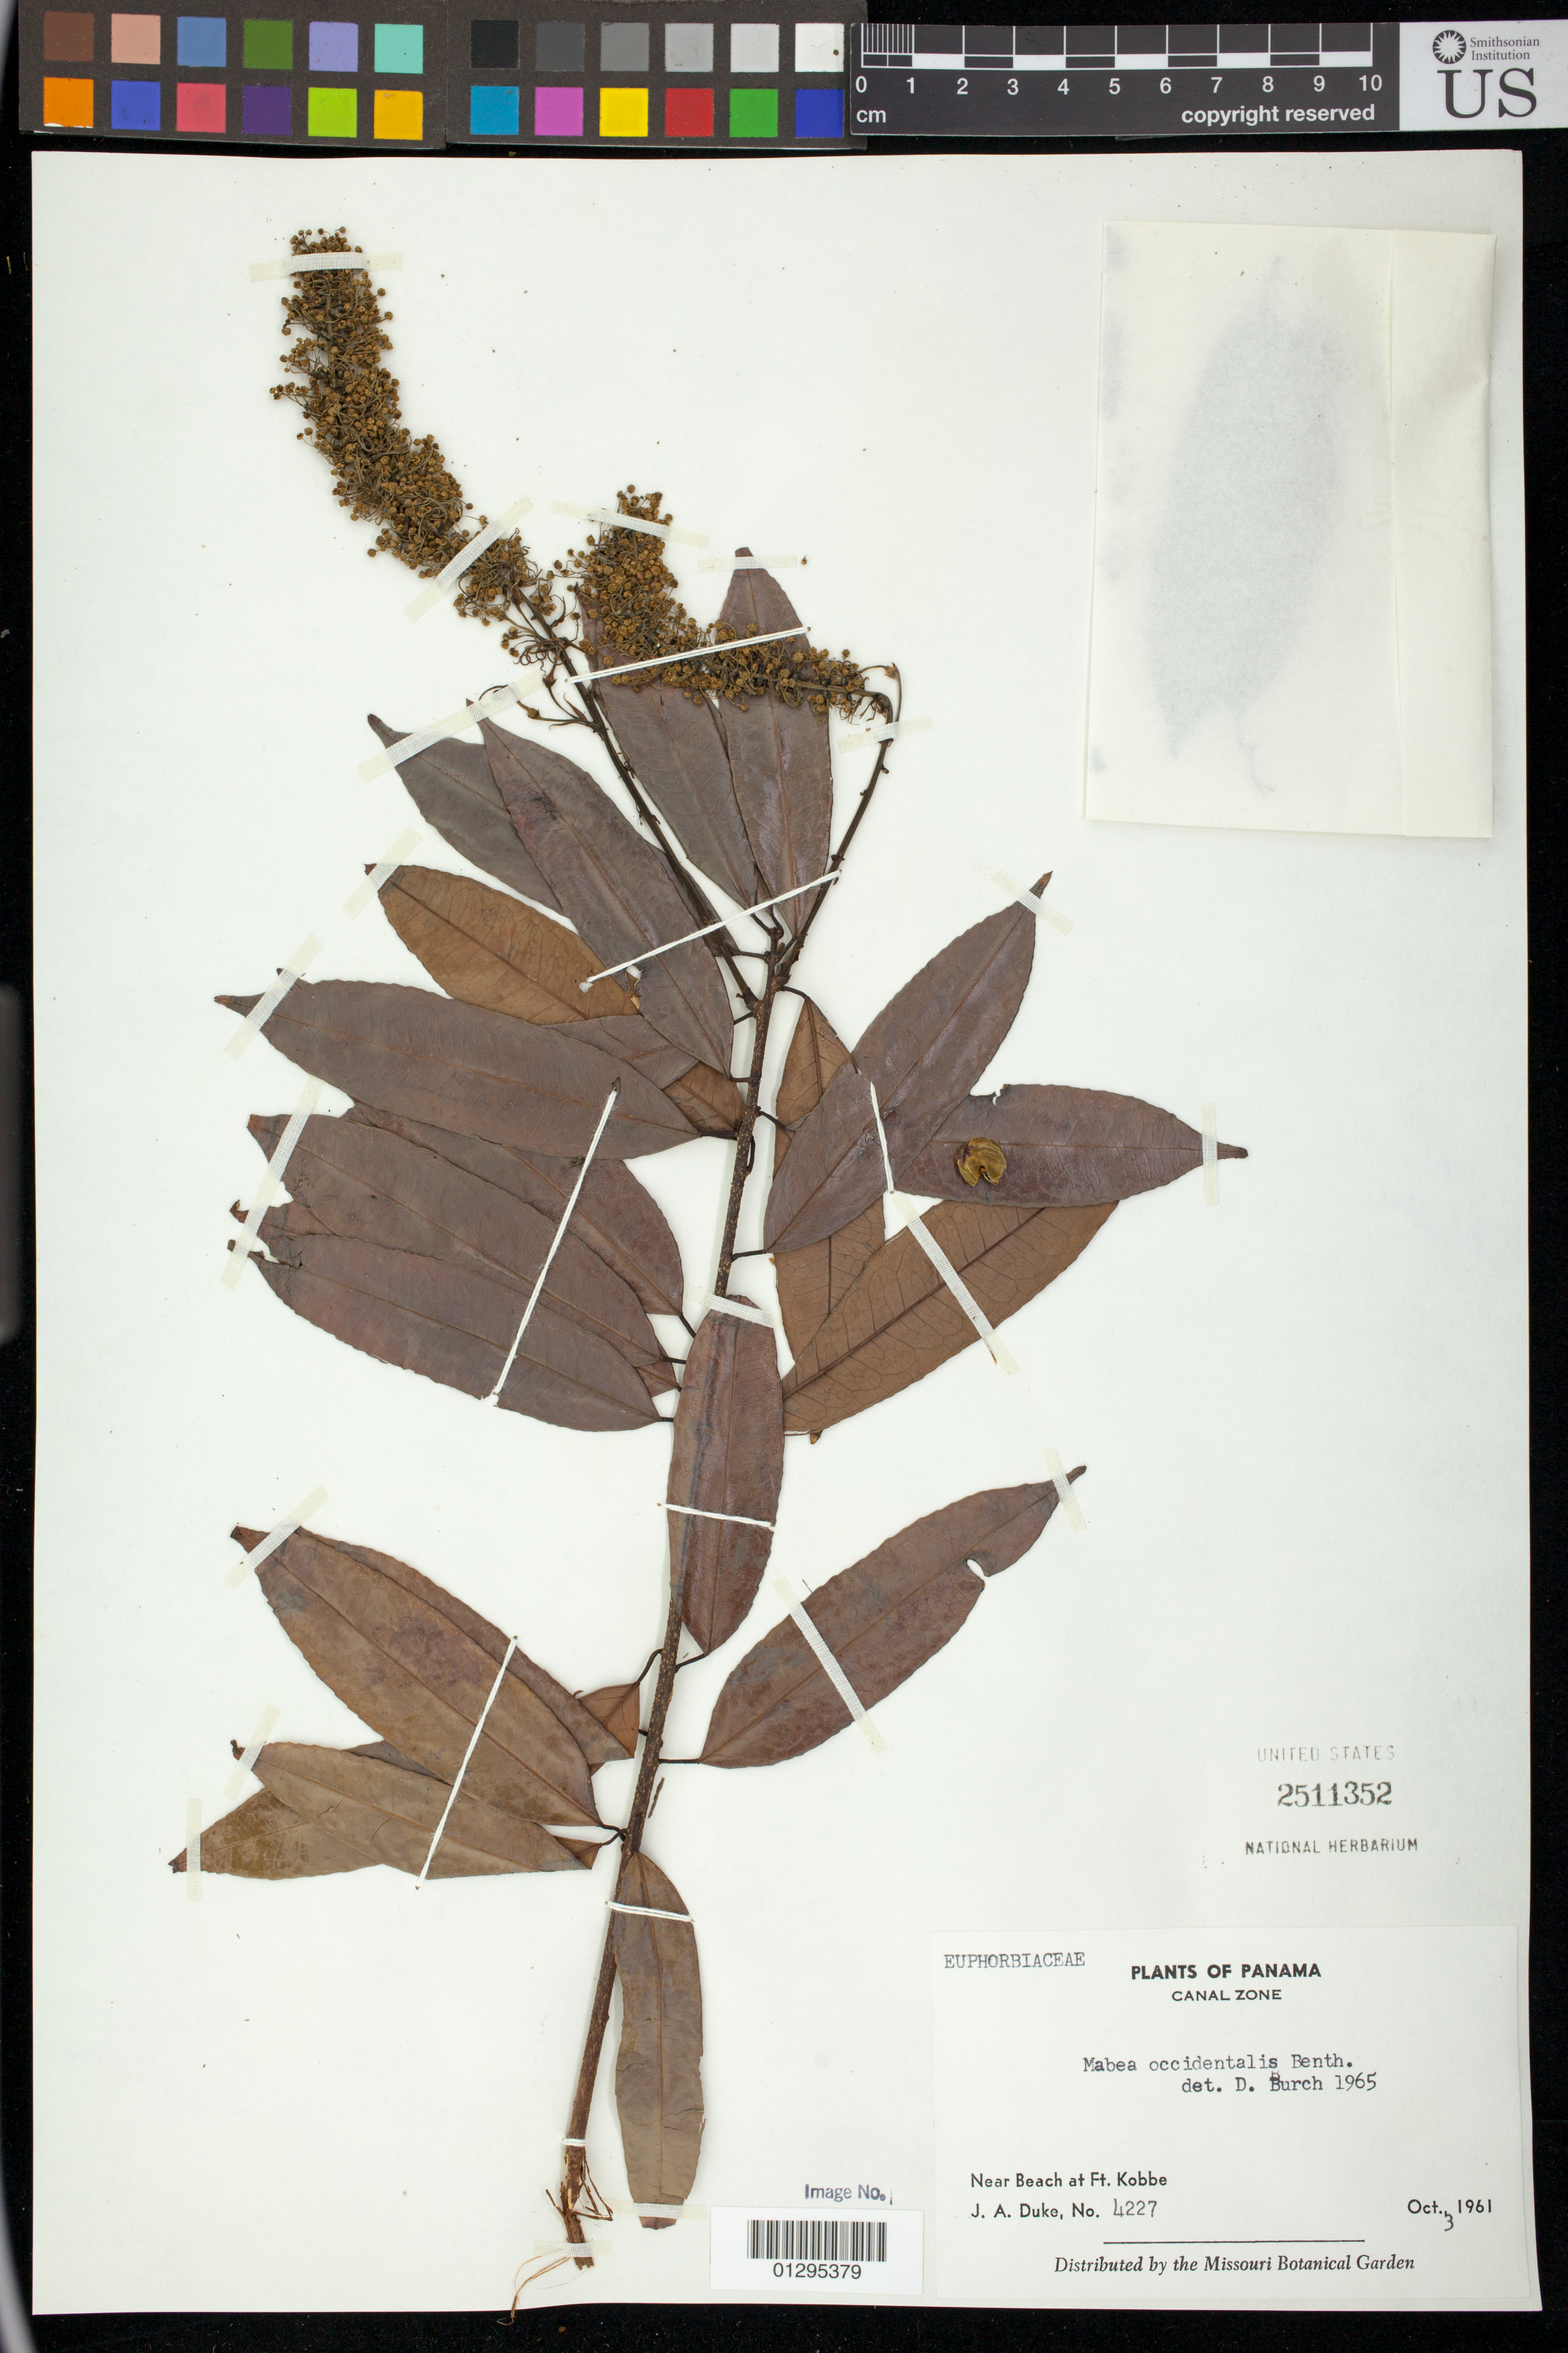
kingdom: Plantae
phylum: Tracheophyta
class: Magnoliopsida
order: Malpighiales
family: Euphorbiaceae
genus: Mabea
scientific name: Mabea occidentalis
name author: Benth.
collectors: J. A. Duke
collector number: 4227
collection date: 1961-10-03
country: Panama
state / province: Panamá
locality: Near Beach at Ft. Kobbe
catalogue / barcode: US 2511352